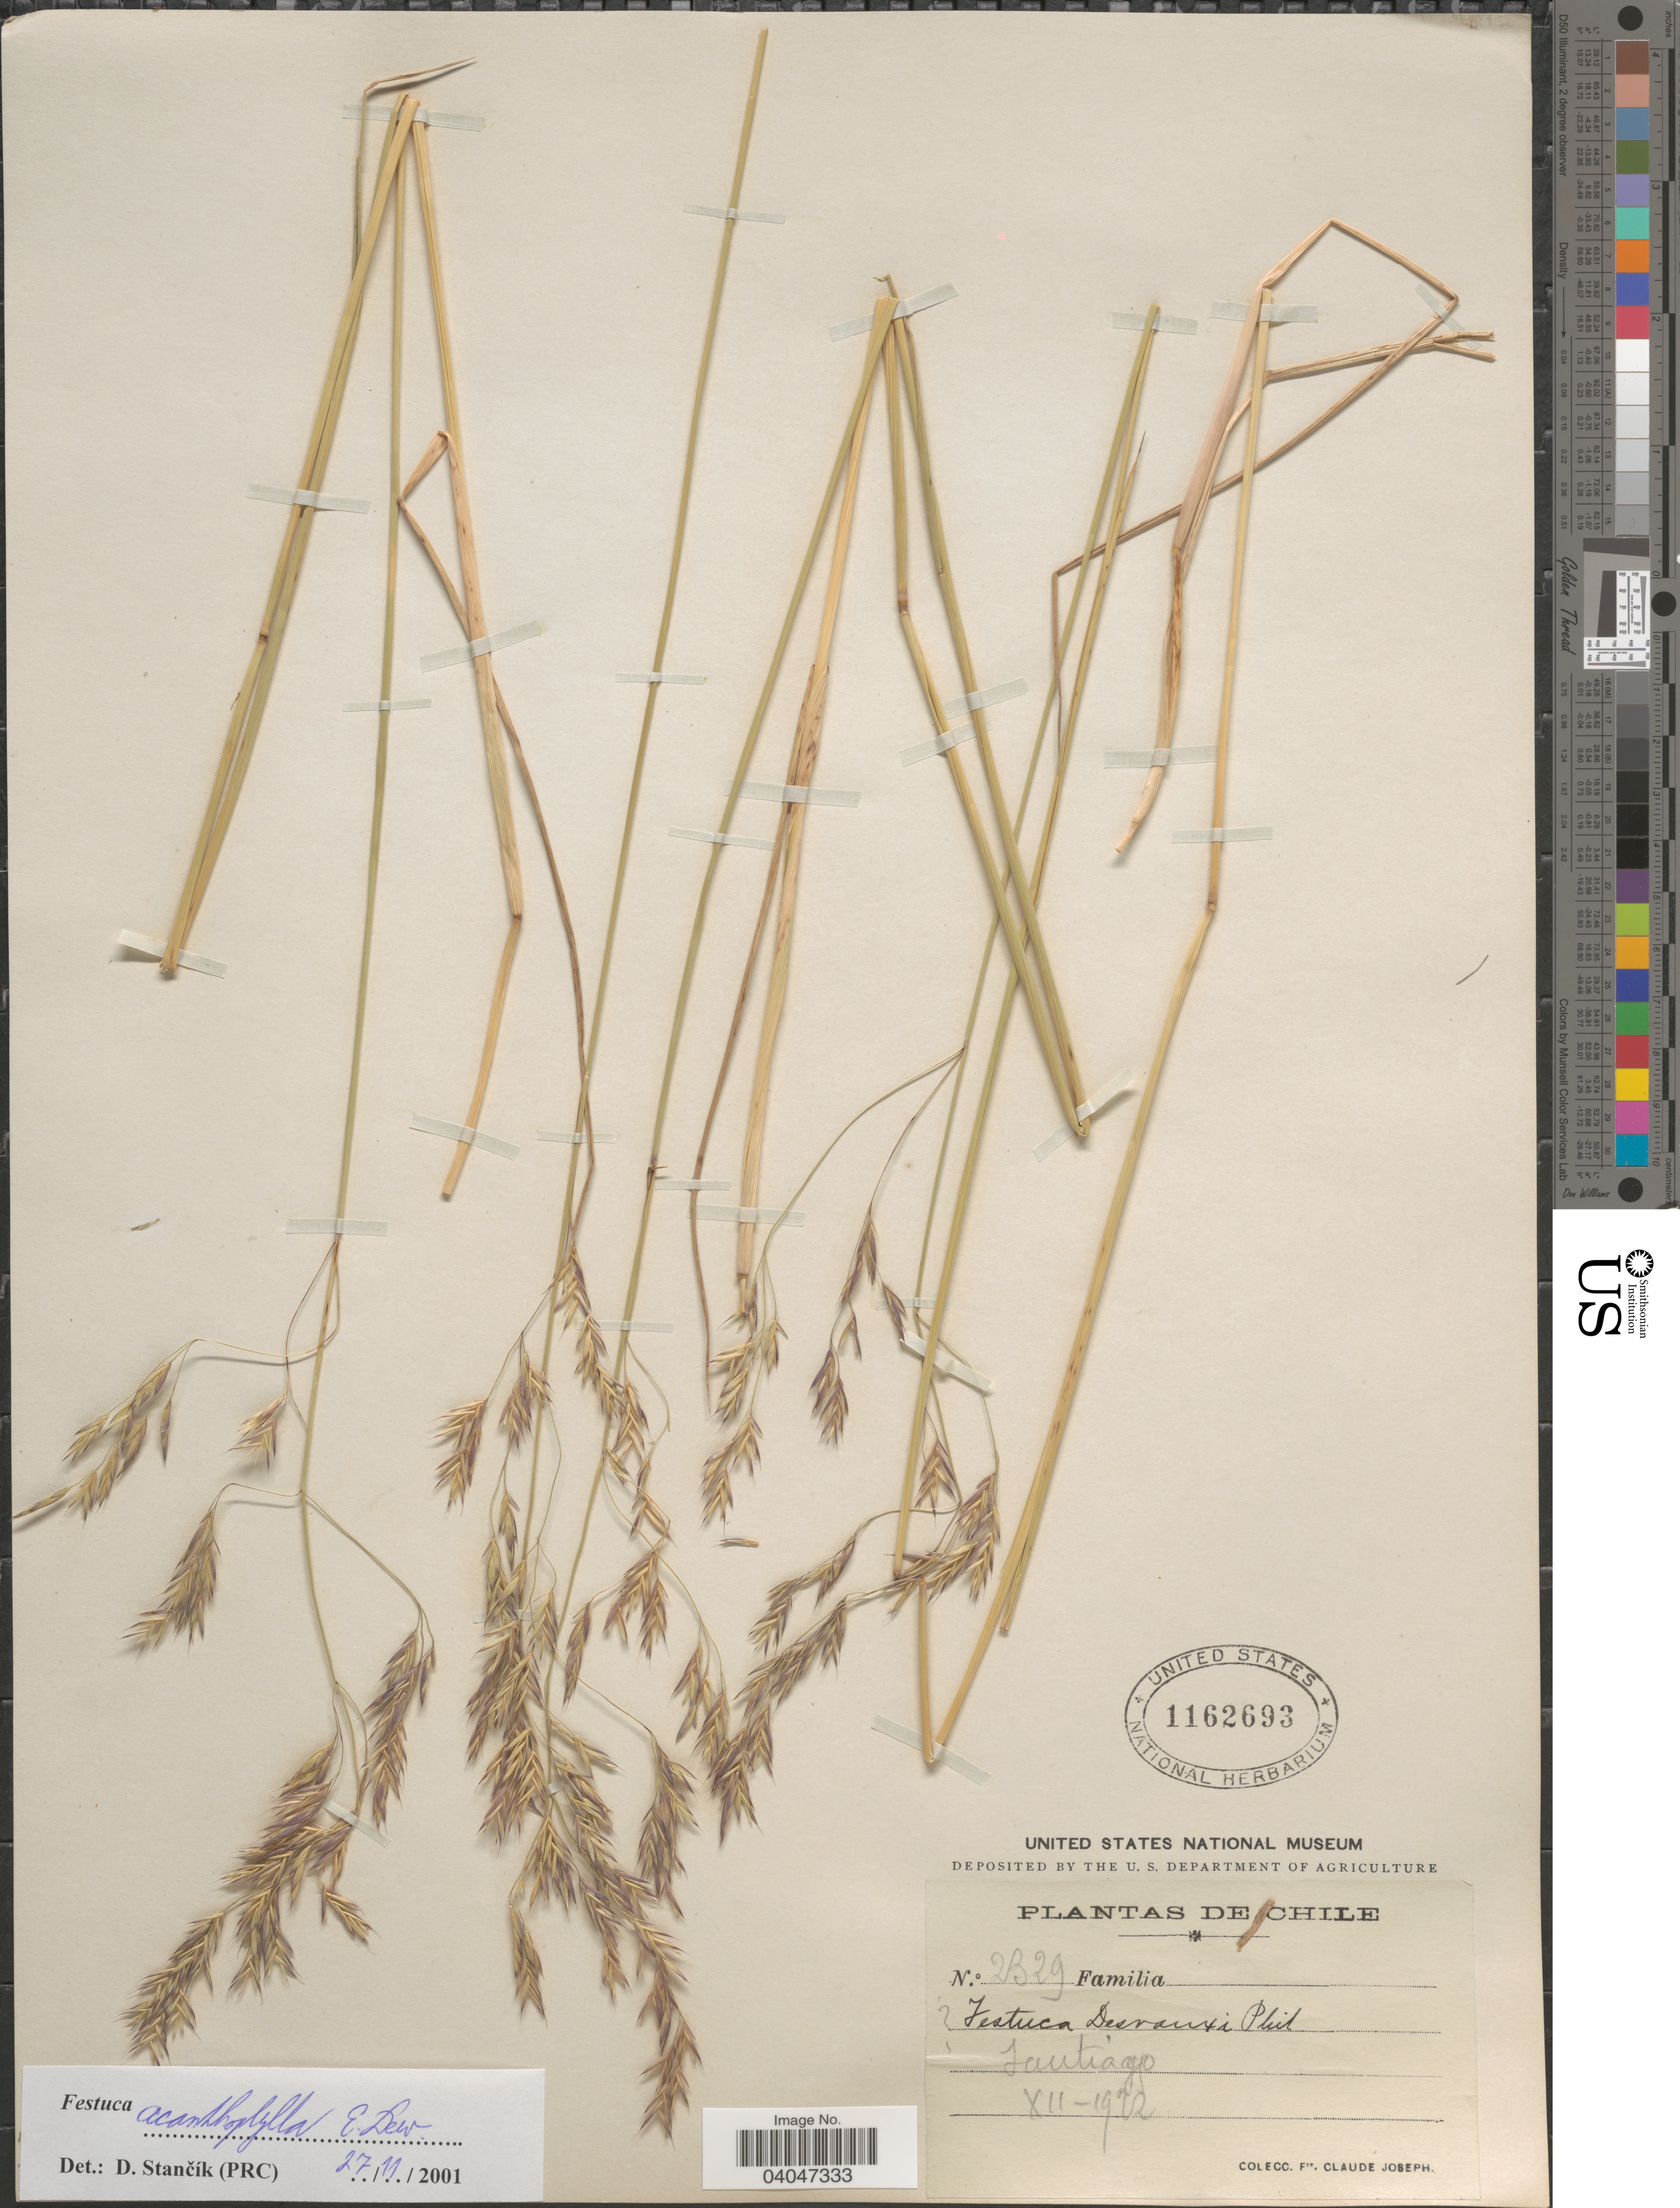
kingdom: Plantae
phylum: Tracheophyta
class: Liliopsida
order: Poales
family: Poaceae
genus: Festuca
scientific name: Festuca acanthophylla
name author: É. Desv.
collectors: Bro. Claude-Joseph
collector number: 2329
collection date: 1922-12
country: Chile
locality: Santiago.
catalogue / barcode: US 1162693